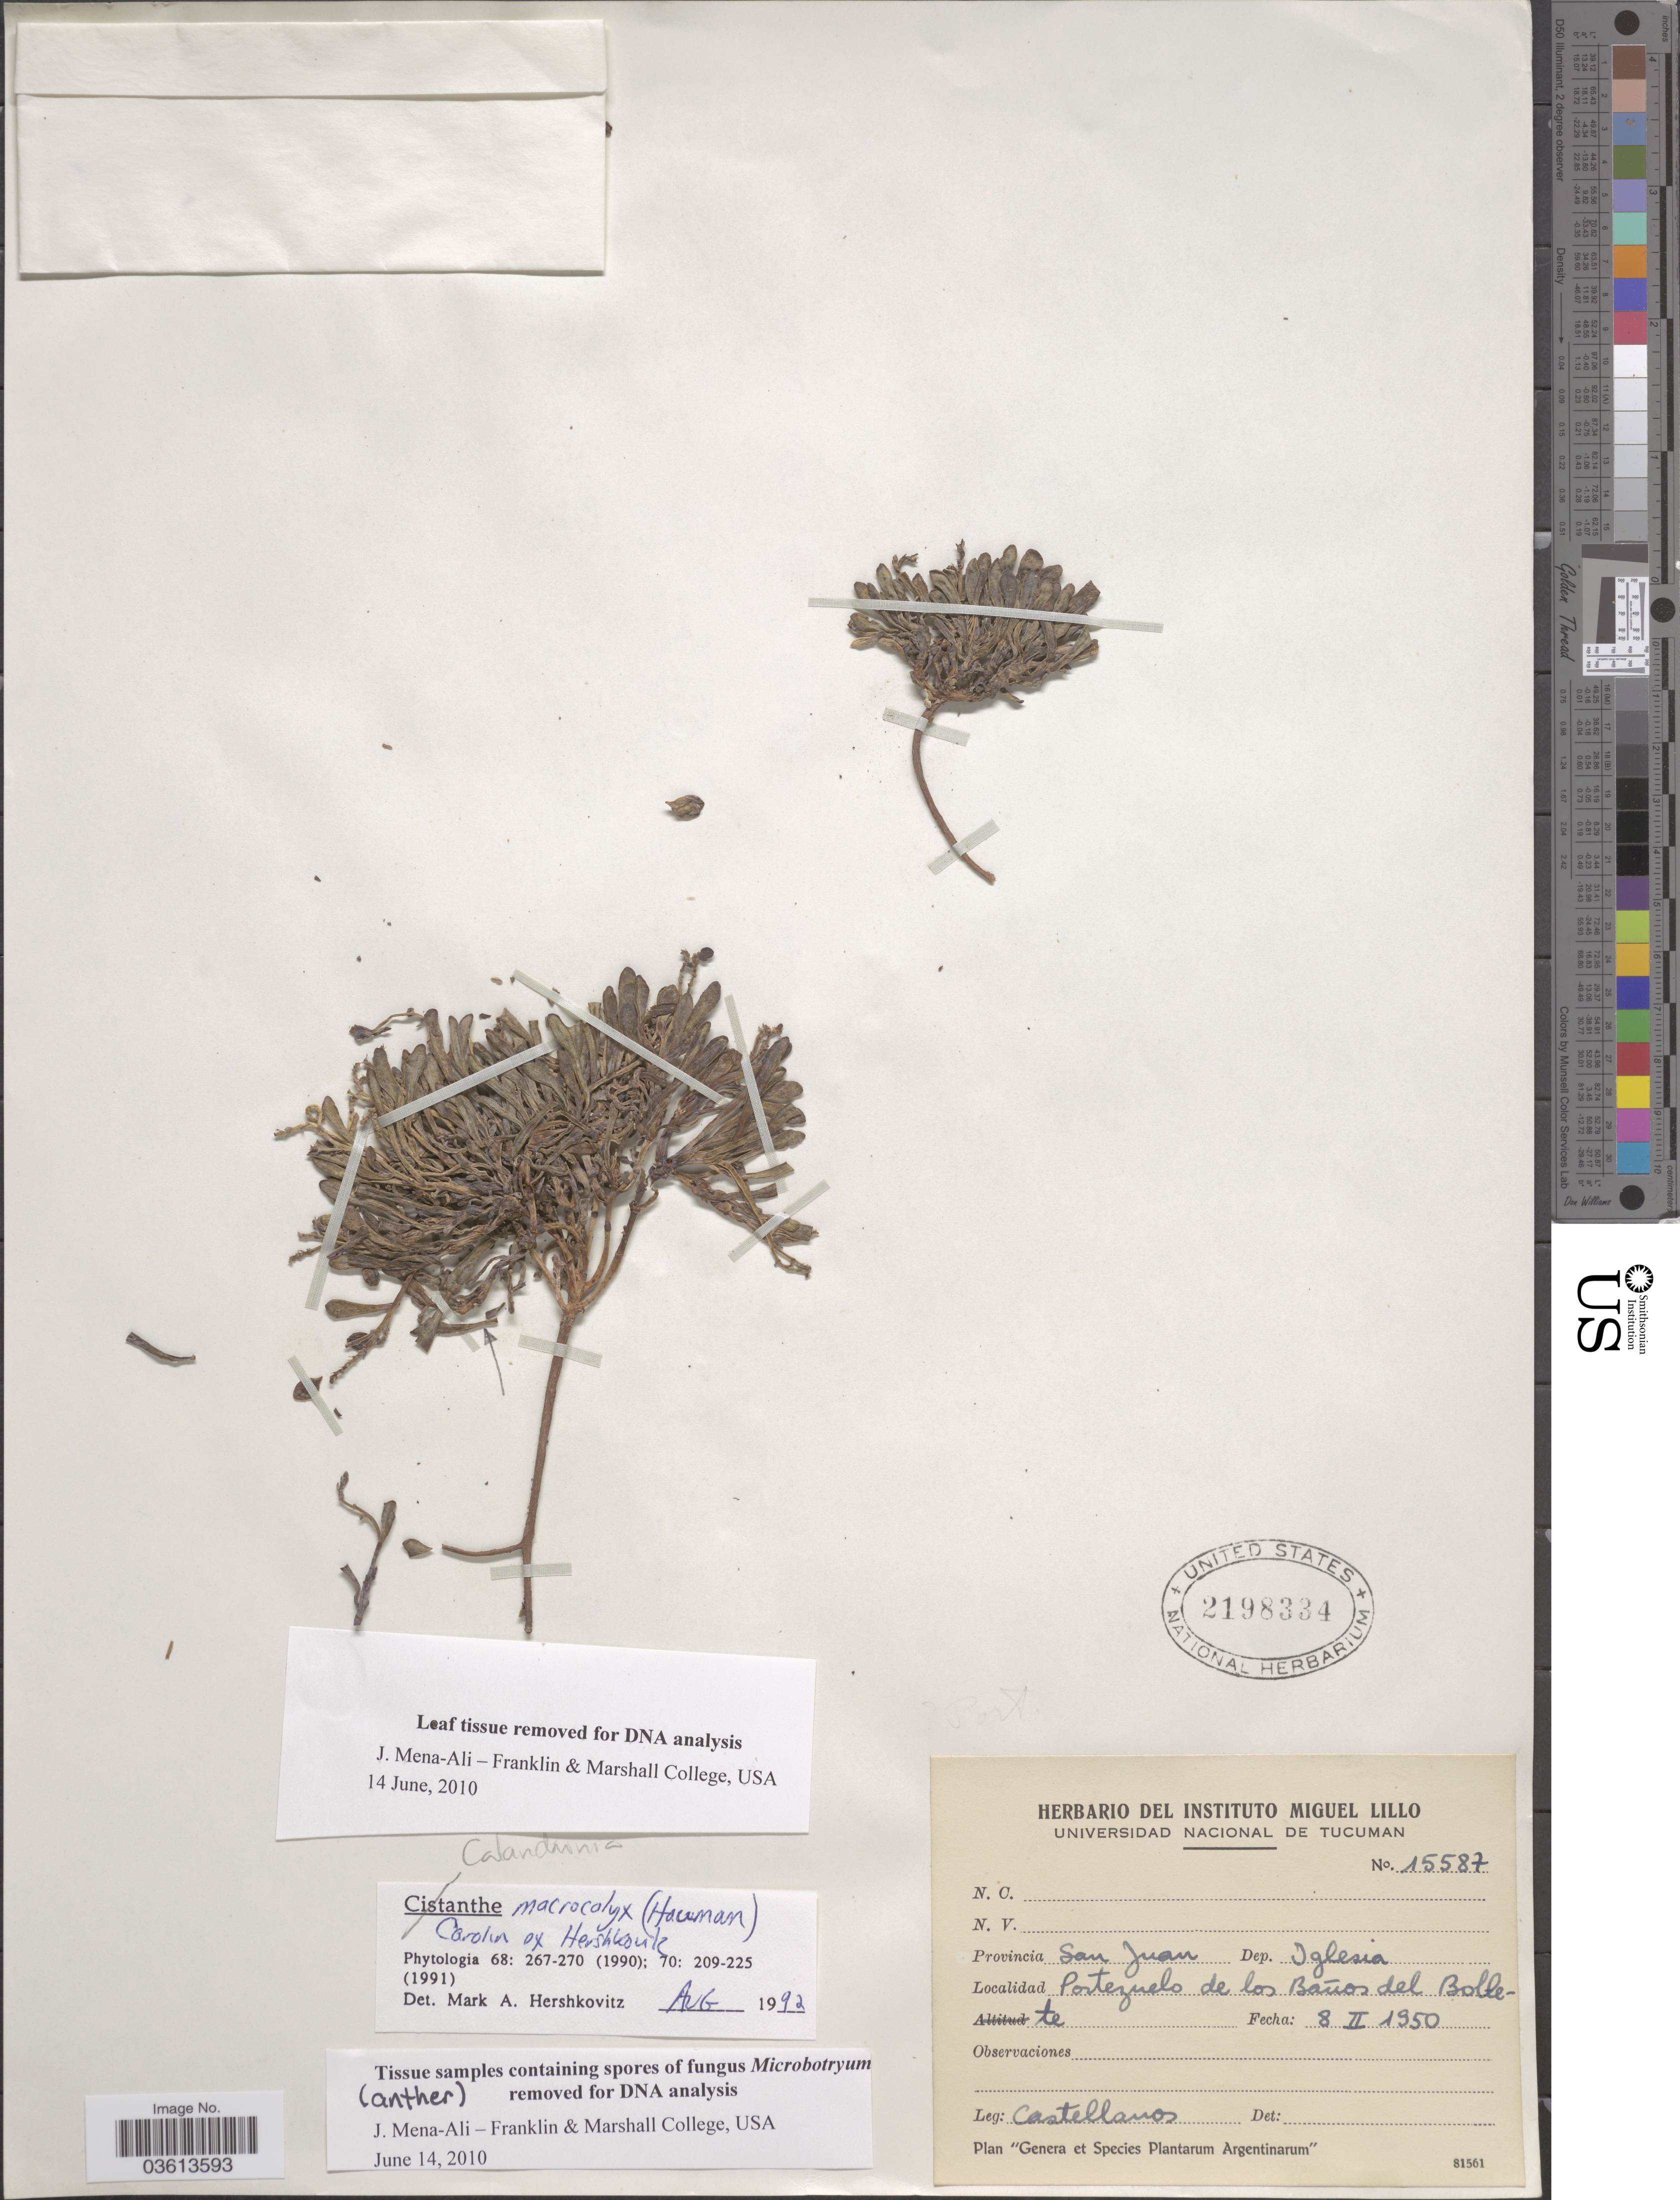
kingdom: Plantae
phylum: Tracheophyta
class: Magnoliopsida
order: Caryophyllales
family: Montiaceae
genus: Cistanthe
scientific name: Cistanthe frigida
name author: (Barnéoud) Peralta ex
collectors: -- Castellanos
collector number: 15587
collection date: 1950-02-08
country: Argentina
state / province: San Juan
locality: Dep. Iglesia. Portezuelo de los Baños del Bollete.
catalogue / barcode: US 2198334